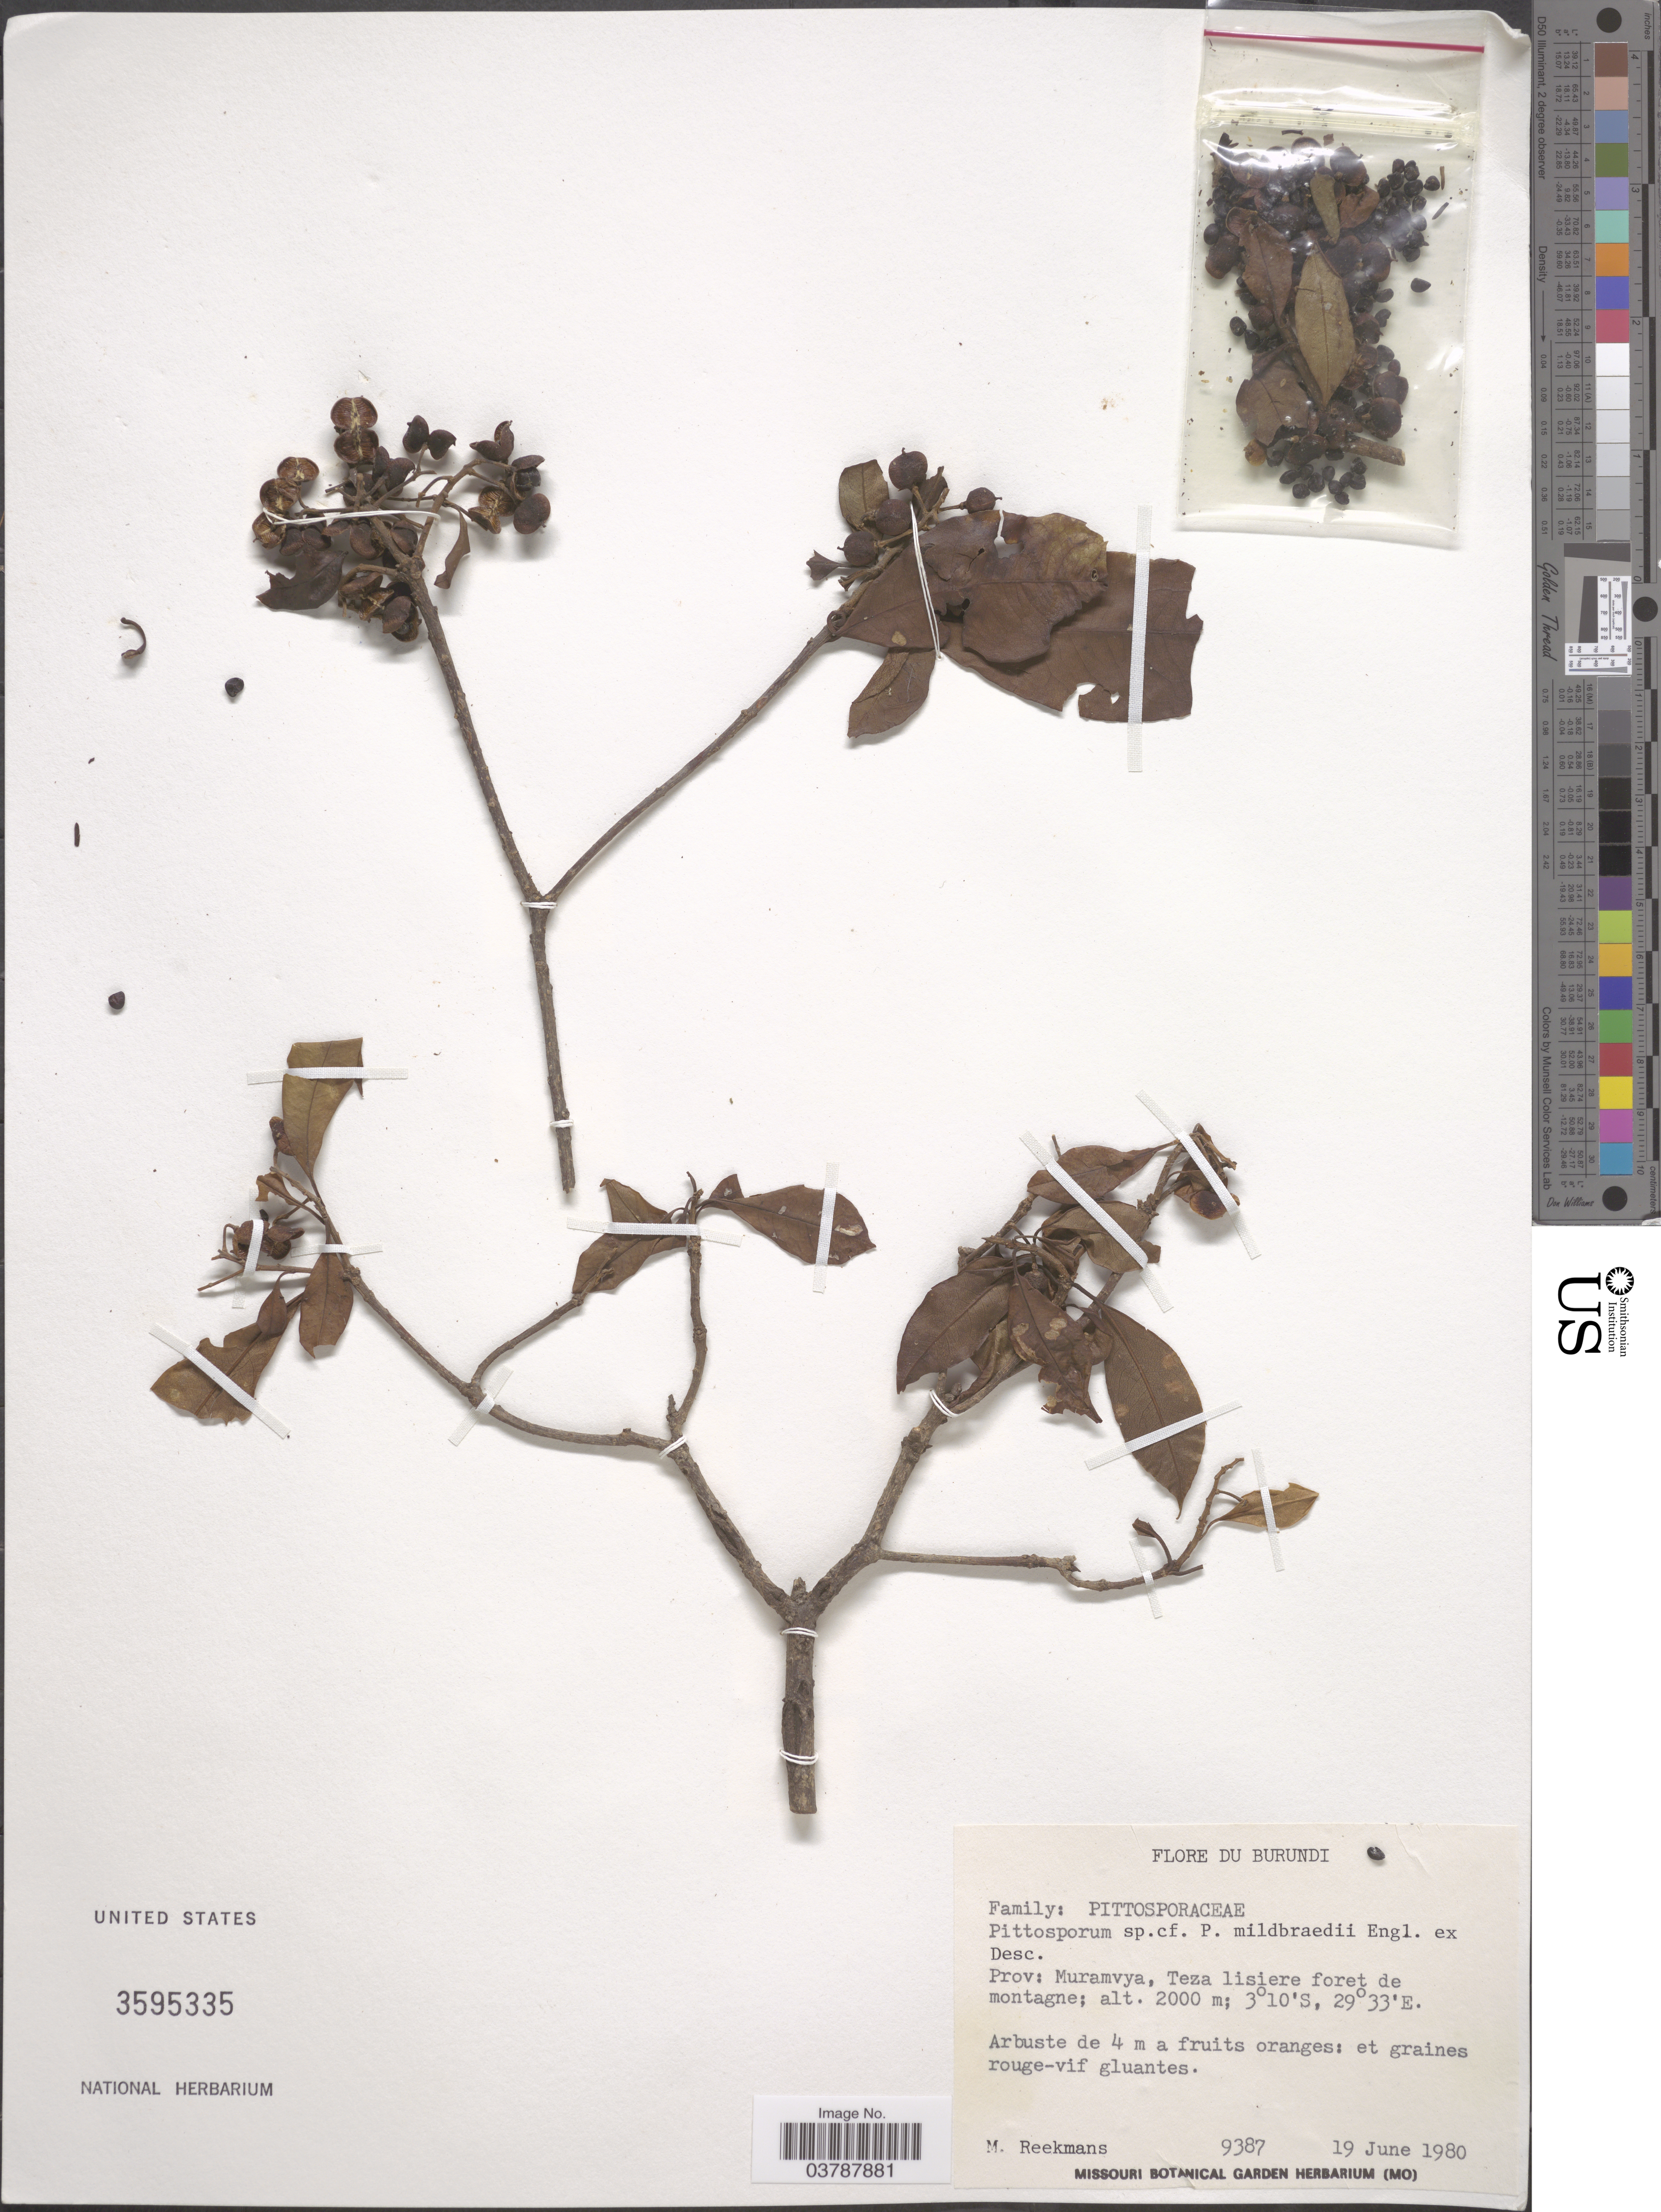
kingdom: Plantae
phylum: Tracheophyta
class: Magnoliopsida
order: Apiales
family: Pittosporaceae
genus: Pittosporum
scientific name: Pittosporum mildbraedii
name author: Engl.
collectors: M. Reekmans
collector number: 9387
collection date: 1980-06-19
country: Burundi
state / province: Muramvya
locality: Teza lisiere foret de montagne.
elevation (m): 2000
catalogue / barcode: US 3595335